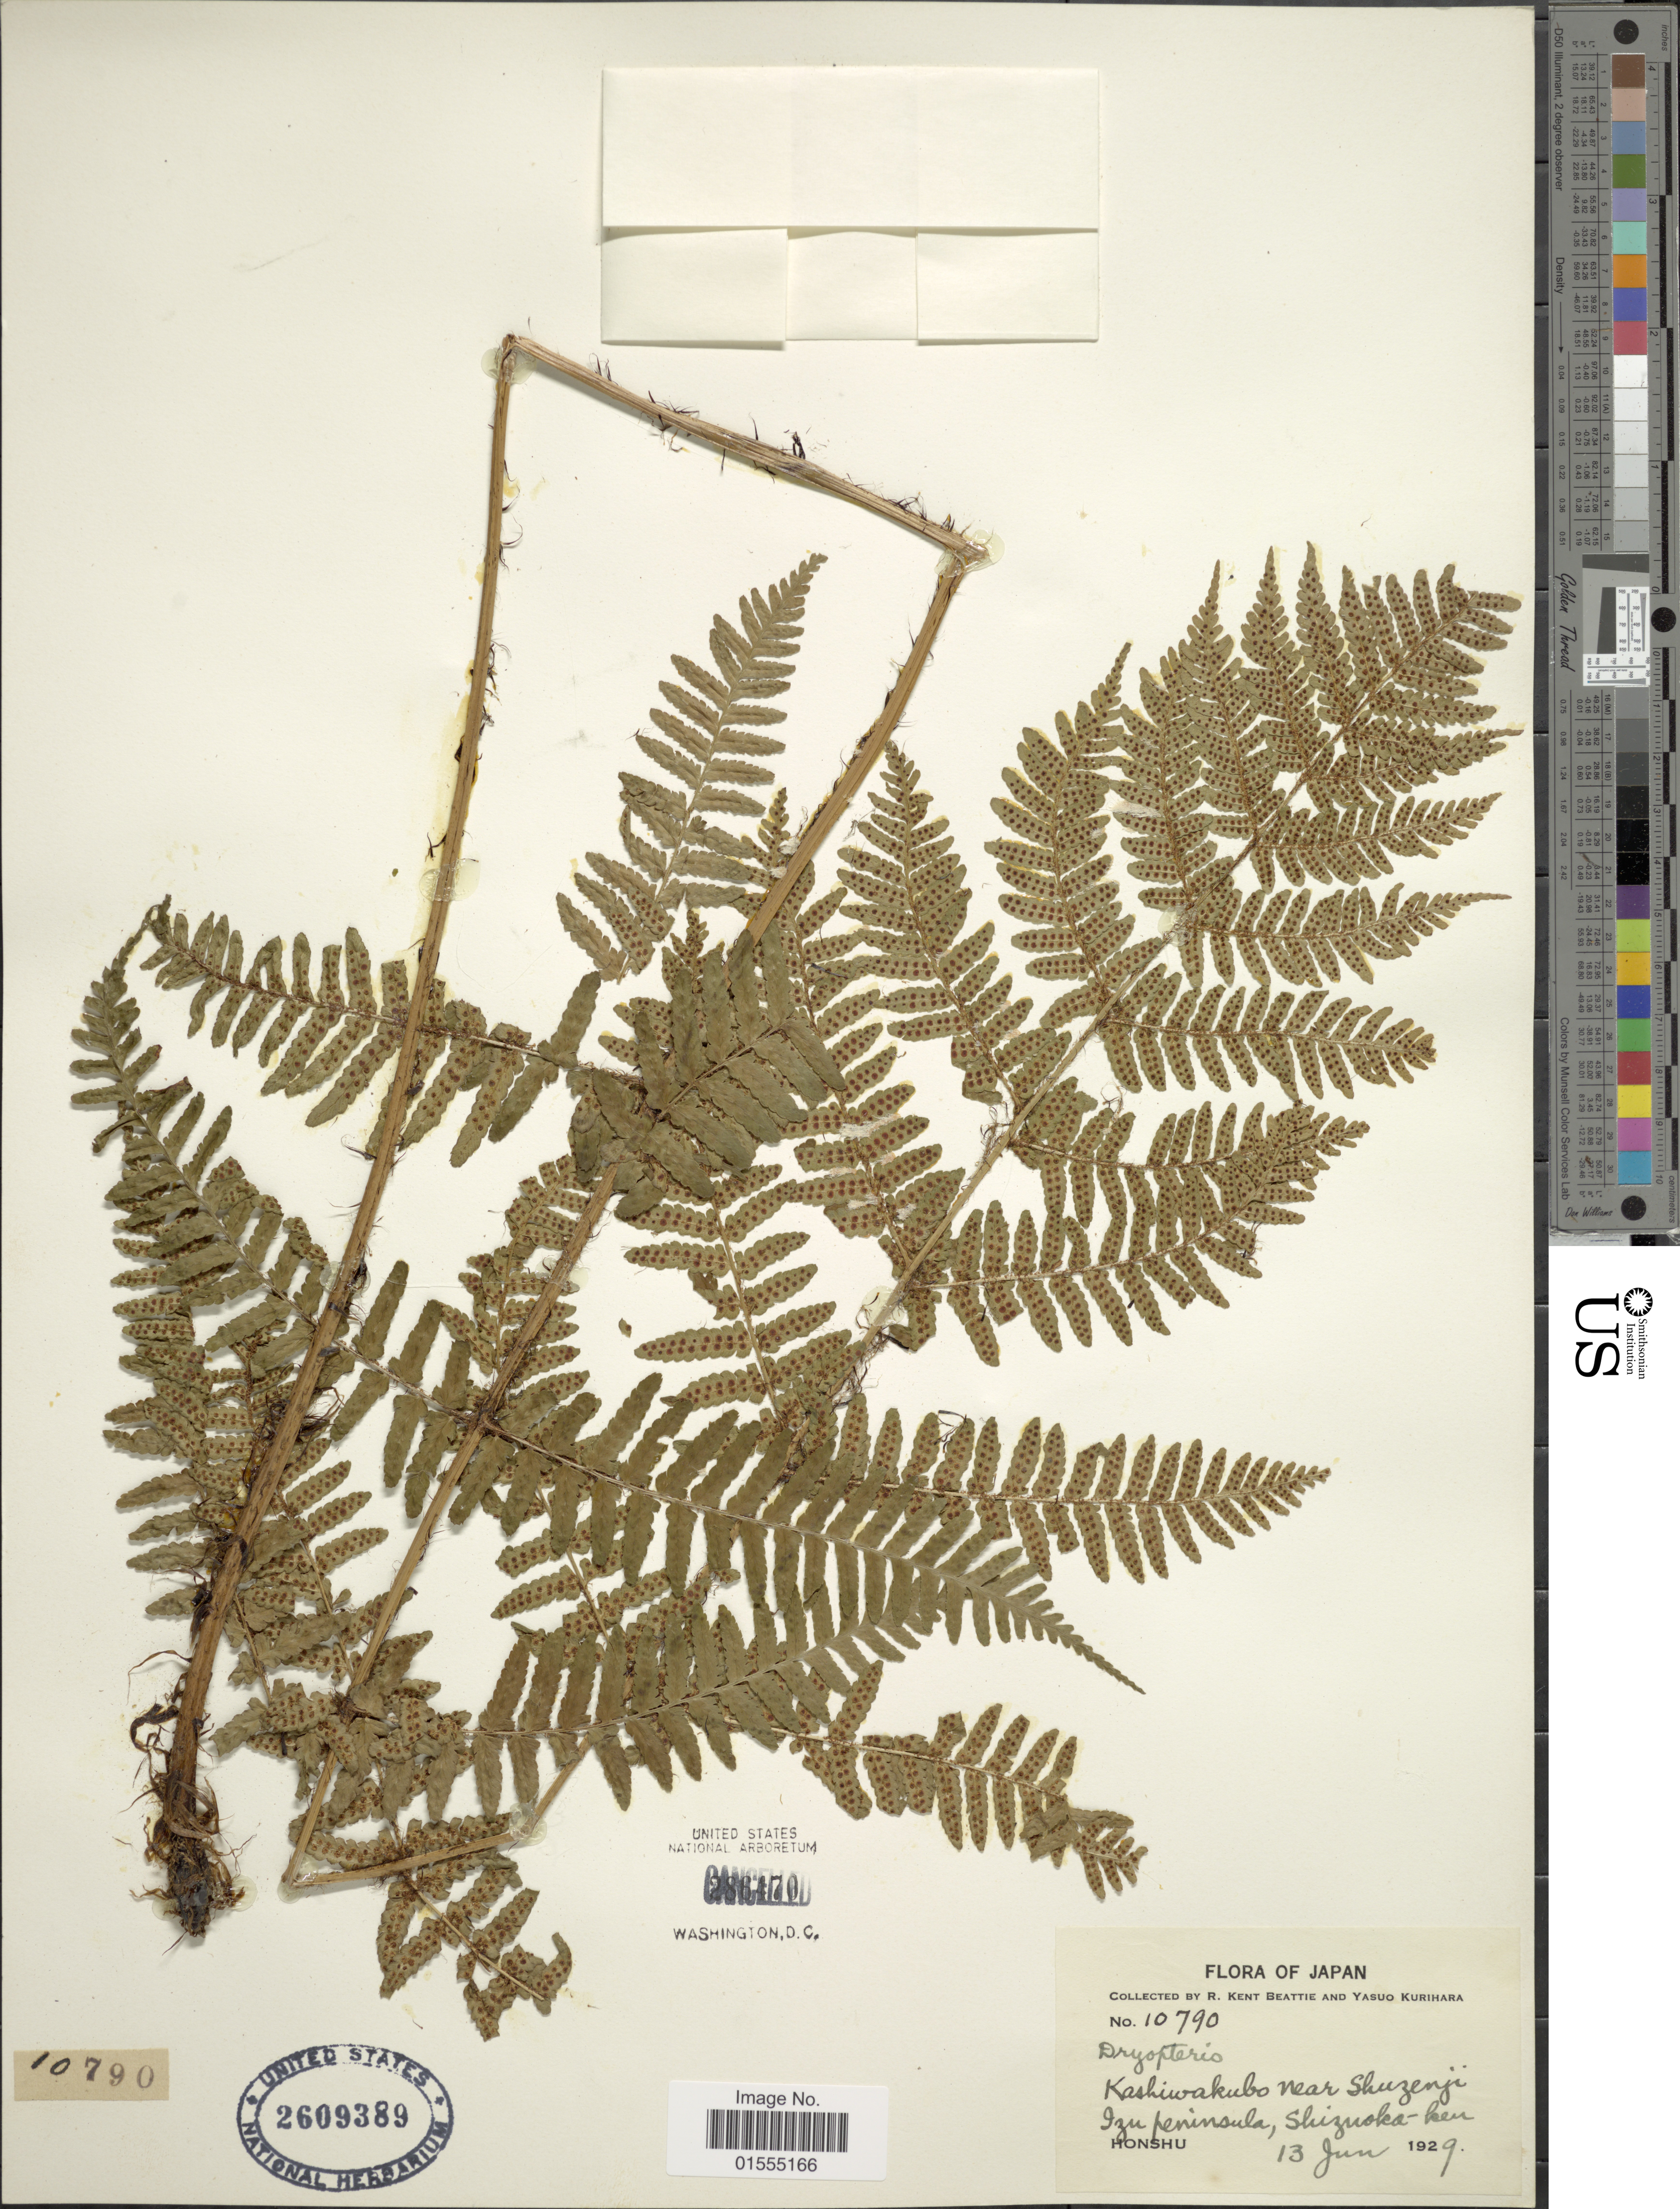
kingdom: Plantae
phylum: Tracheophyta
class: Polypodiopsida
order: Polypodiales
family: Dryopteridaceae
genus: Dryopteris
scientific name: Dryopteris varia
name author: (L.) Kuntze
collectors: R. K. Beattie & Y. Kurihara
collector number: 10790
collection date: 1929-06-13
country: Japan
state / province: Sizuoka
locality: Kashiwakubo near Shuzenji Izu peninsula, Shizuoka-ken, Honshu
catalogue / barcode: US 260939